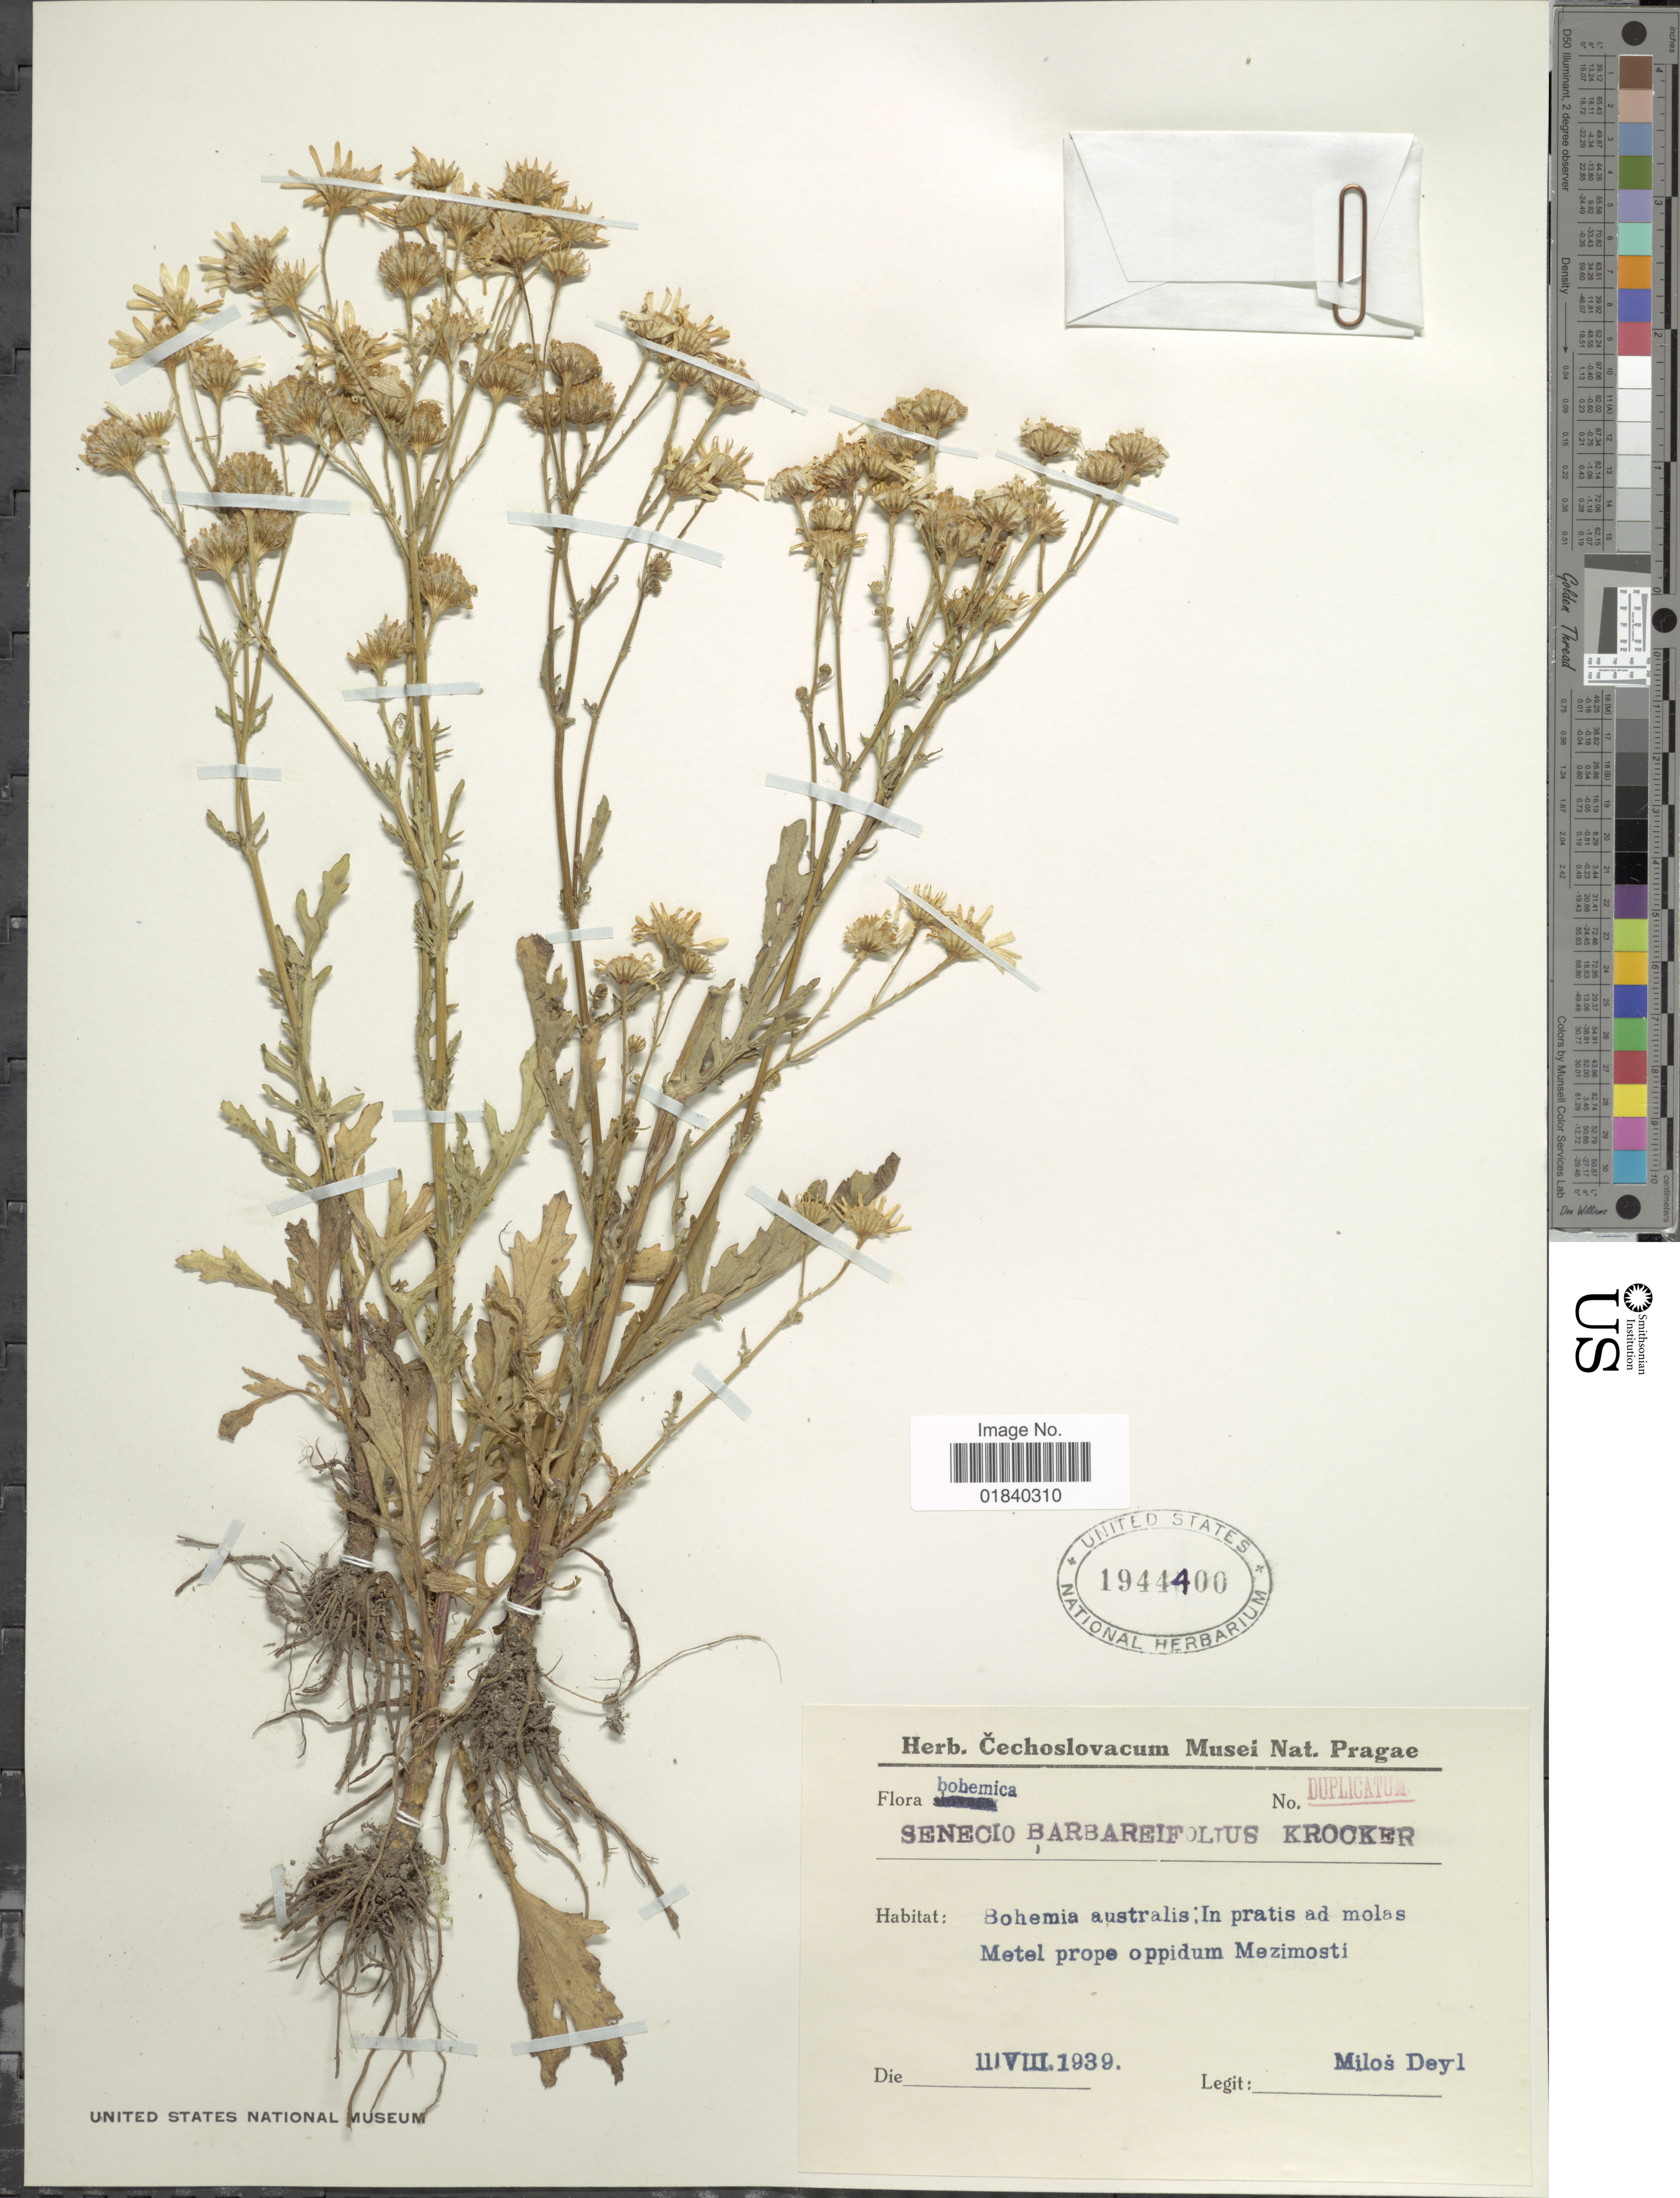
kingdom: Plantae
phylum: Tracheophyta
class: Magnoliopsida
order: Asterales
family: Asteraceae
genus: Senecio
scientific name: Senecio barbareifolius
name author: Turcz.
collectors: M. Deyl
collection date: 1939-08-11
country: Czechia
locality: Bohemia australis: In pratis ad molas Metel prope oppidum Mezimosti.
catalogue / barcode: US 1944400